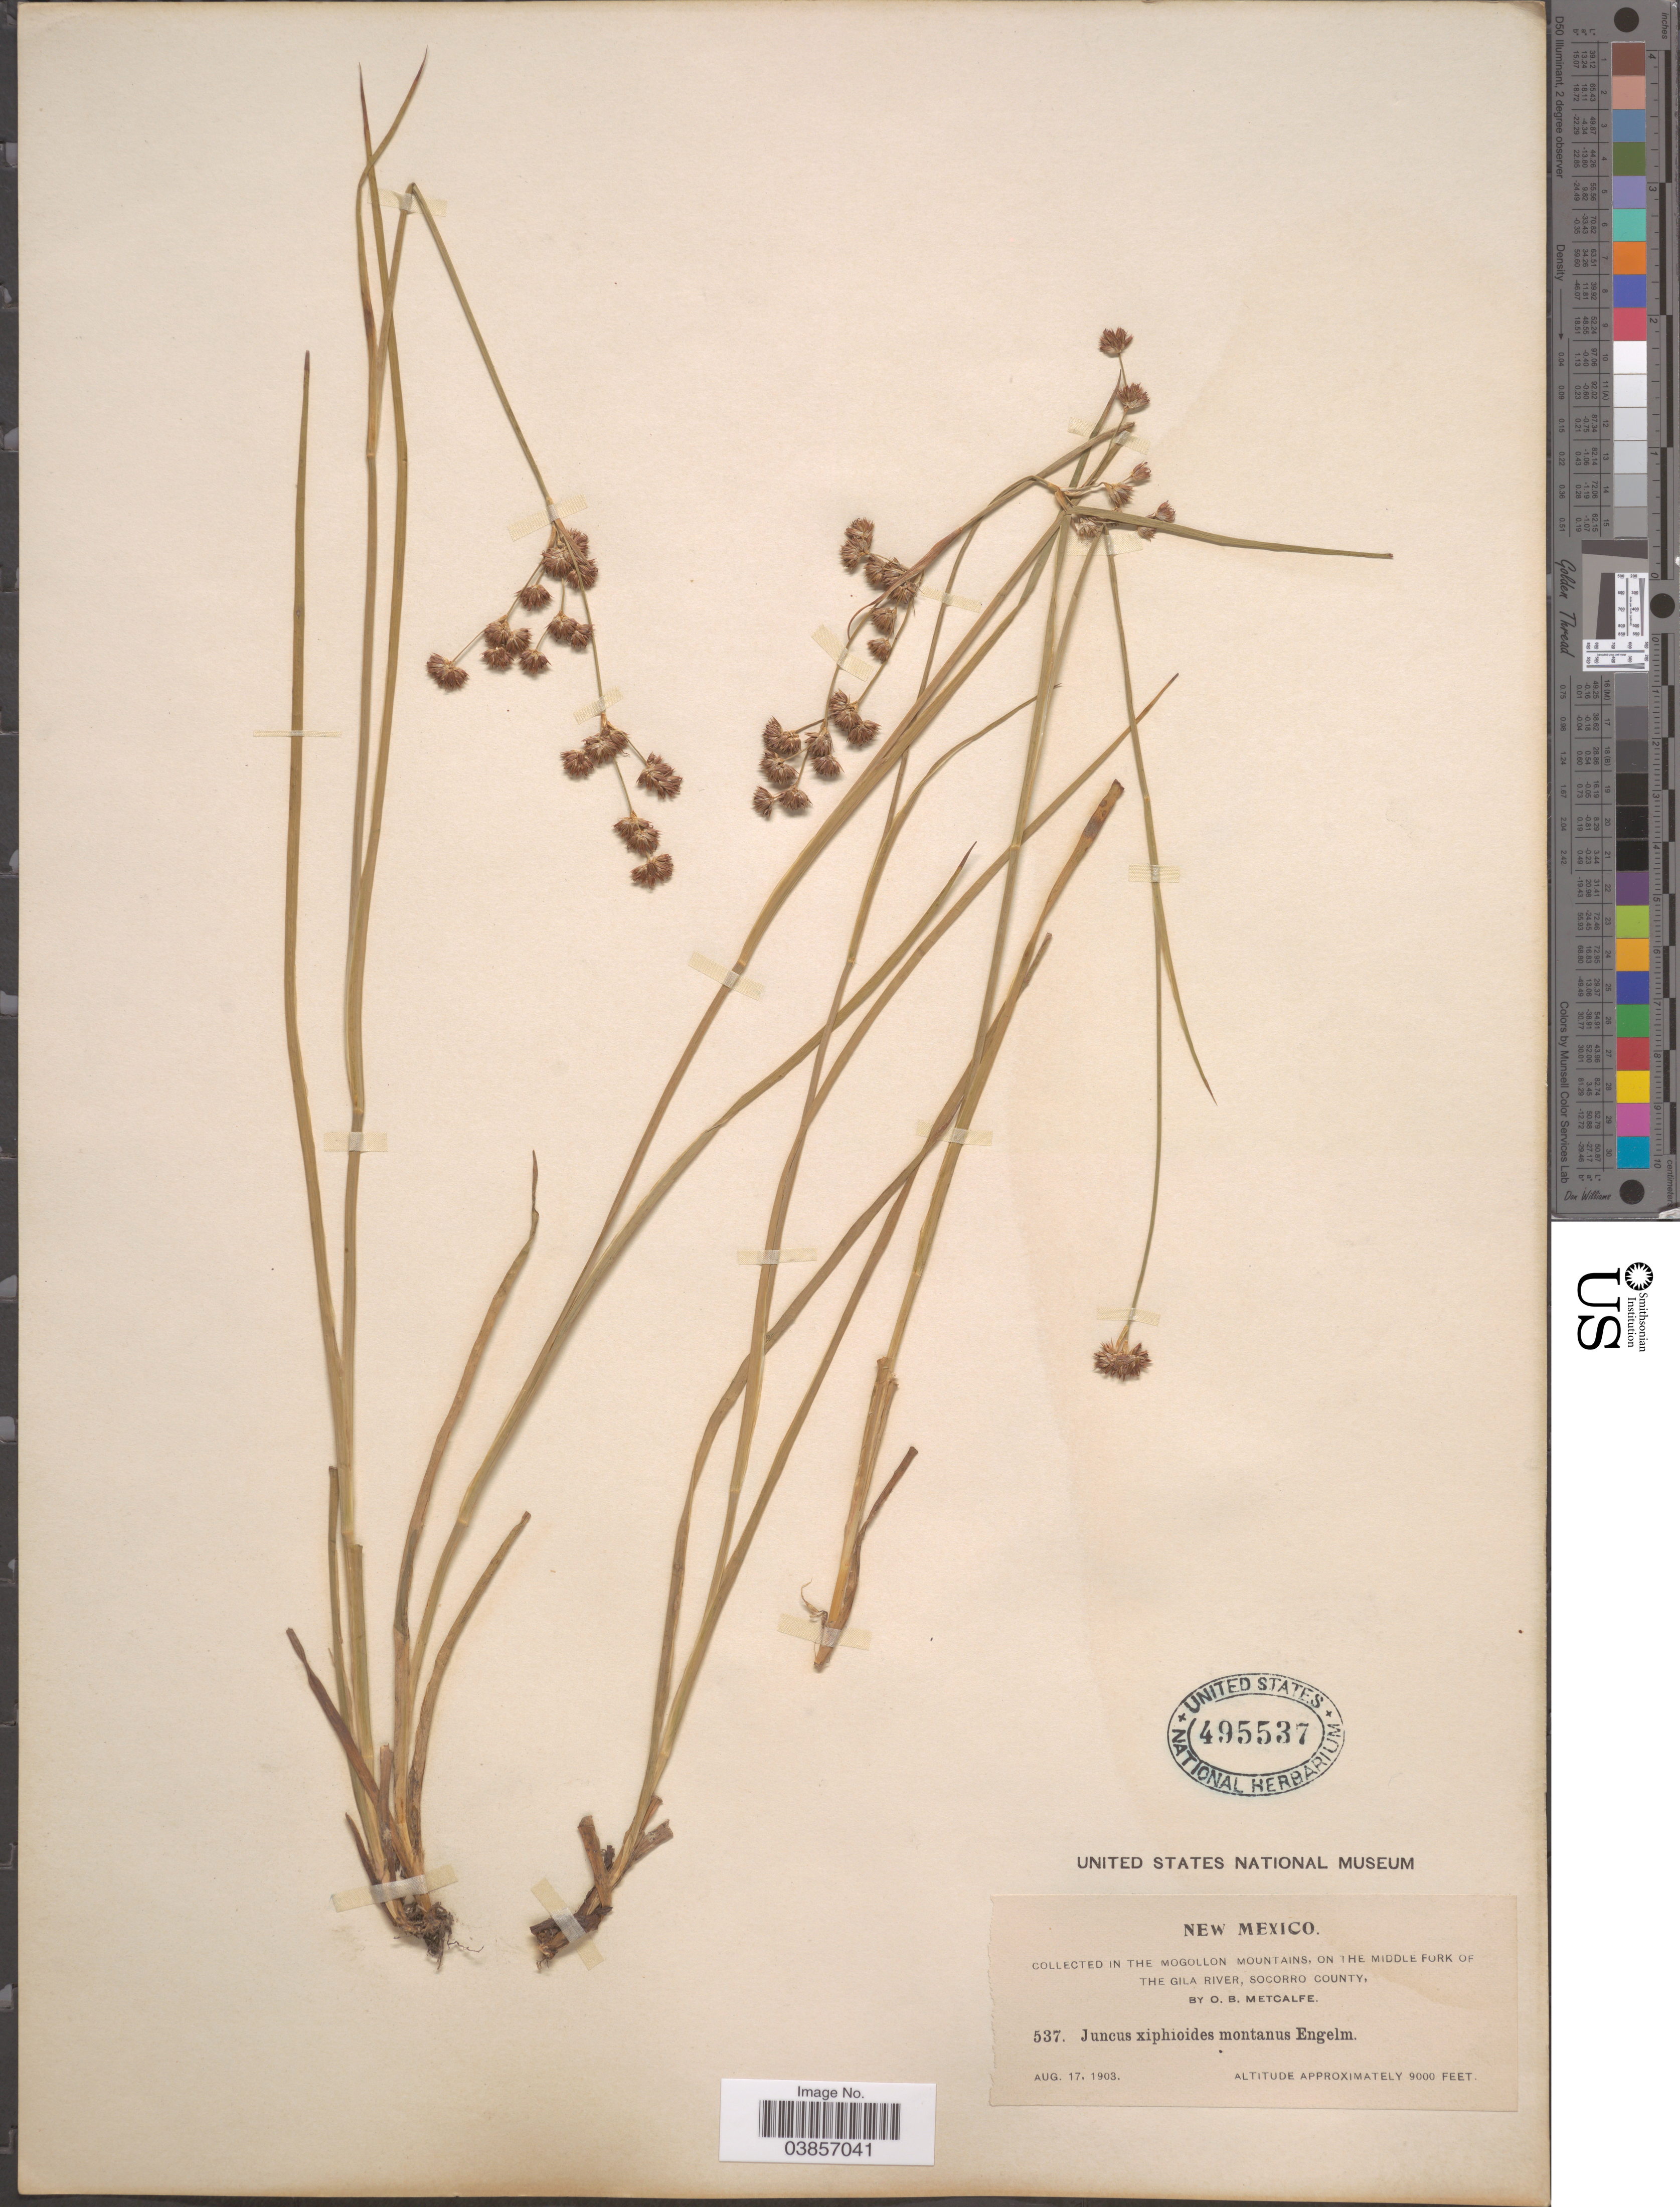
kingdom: Plantae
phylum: Tracheophyta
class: Liliopsida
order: Poales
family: Juncaceae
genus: Juncus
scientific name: Juncus saximontanus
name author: A. Nelson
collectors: O. B. Metcalfe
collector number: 537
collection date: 1903-08-17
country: United States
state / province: New Mexico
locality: In the Mogollon Mountains, on the Middle Fork of the Gila River, Socorro County.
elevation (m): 2743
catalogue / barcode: US 495537